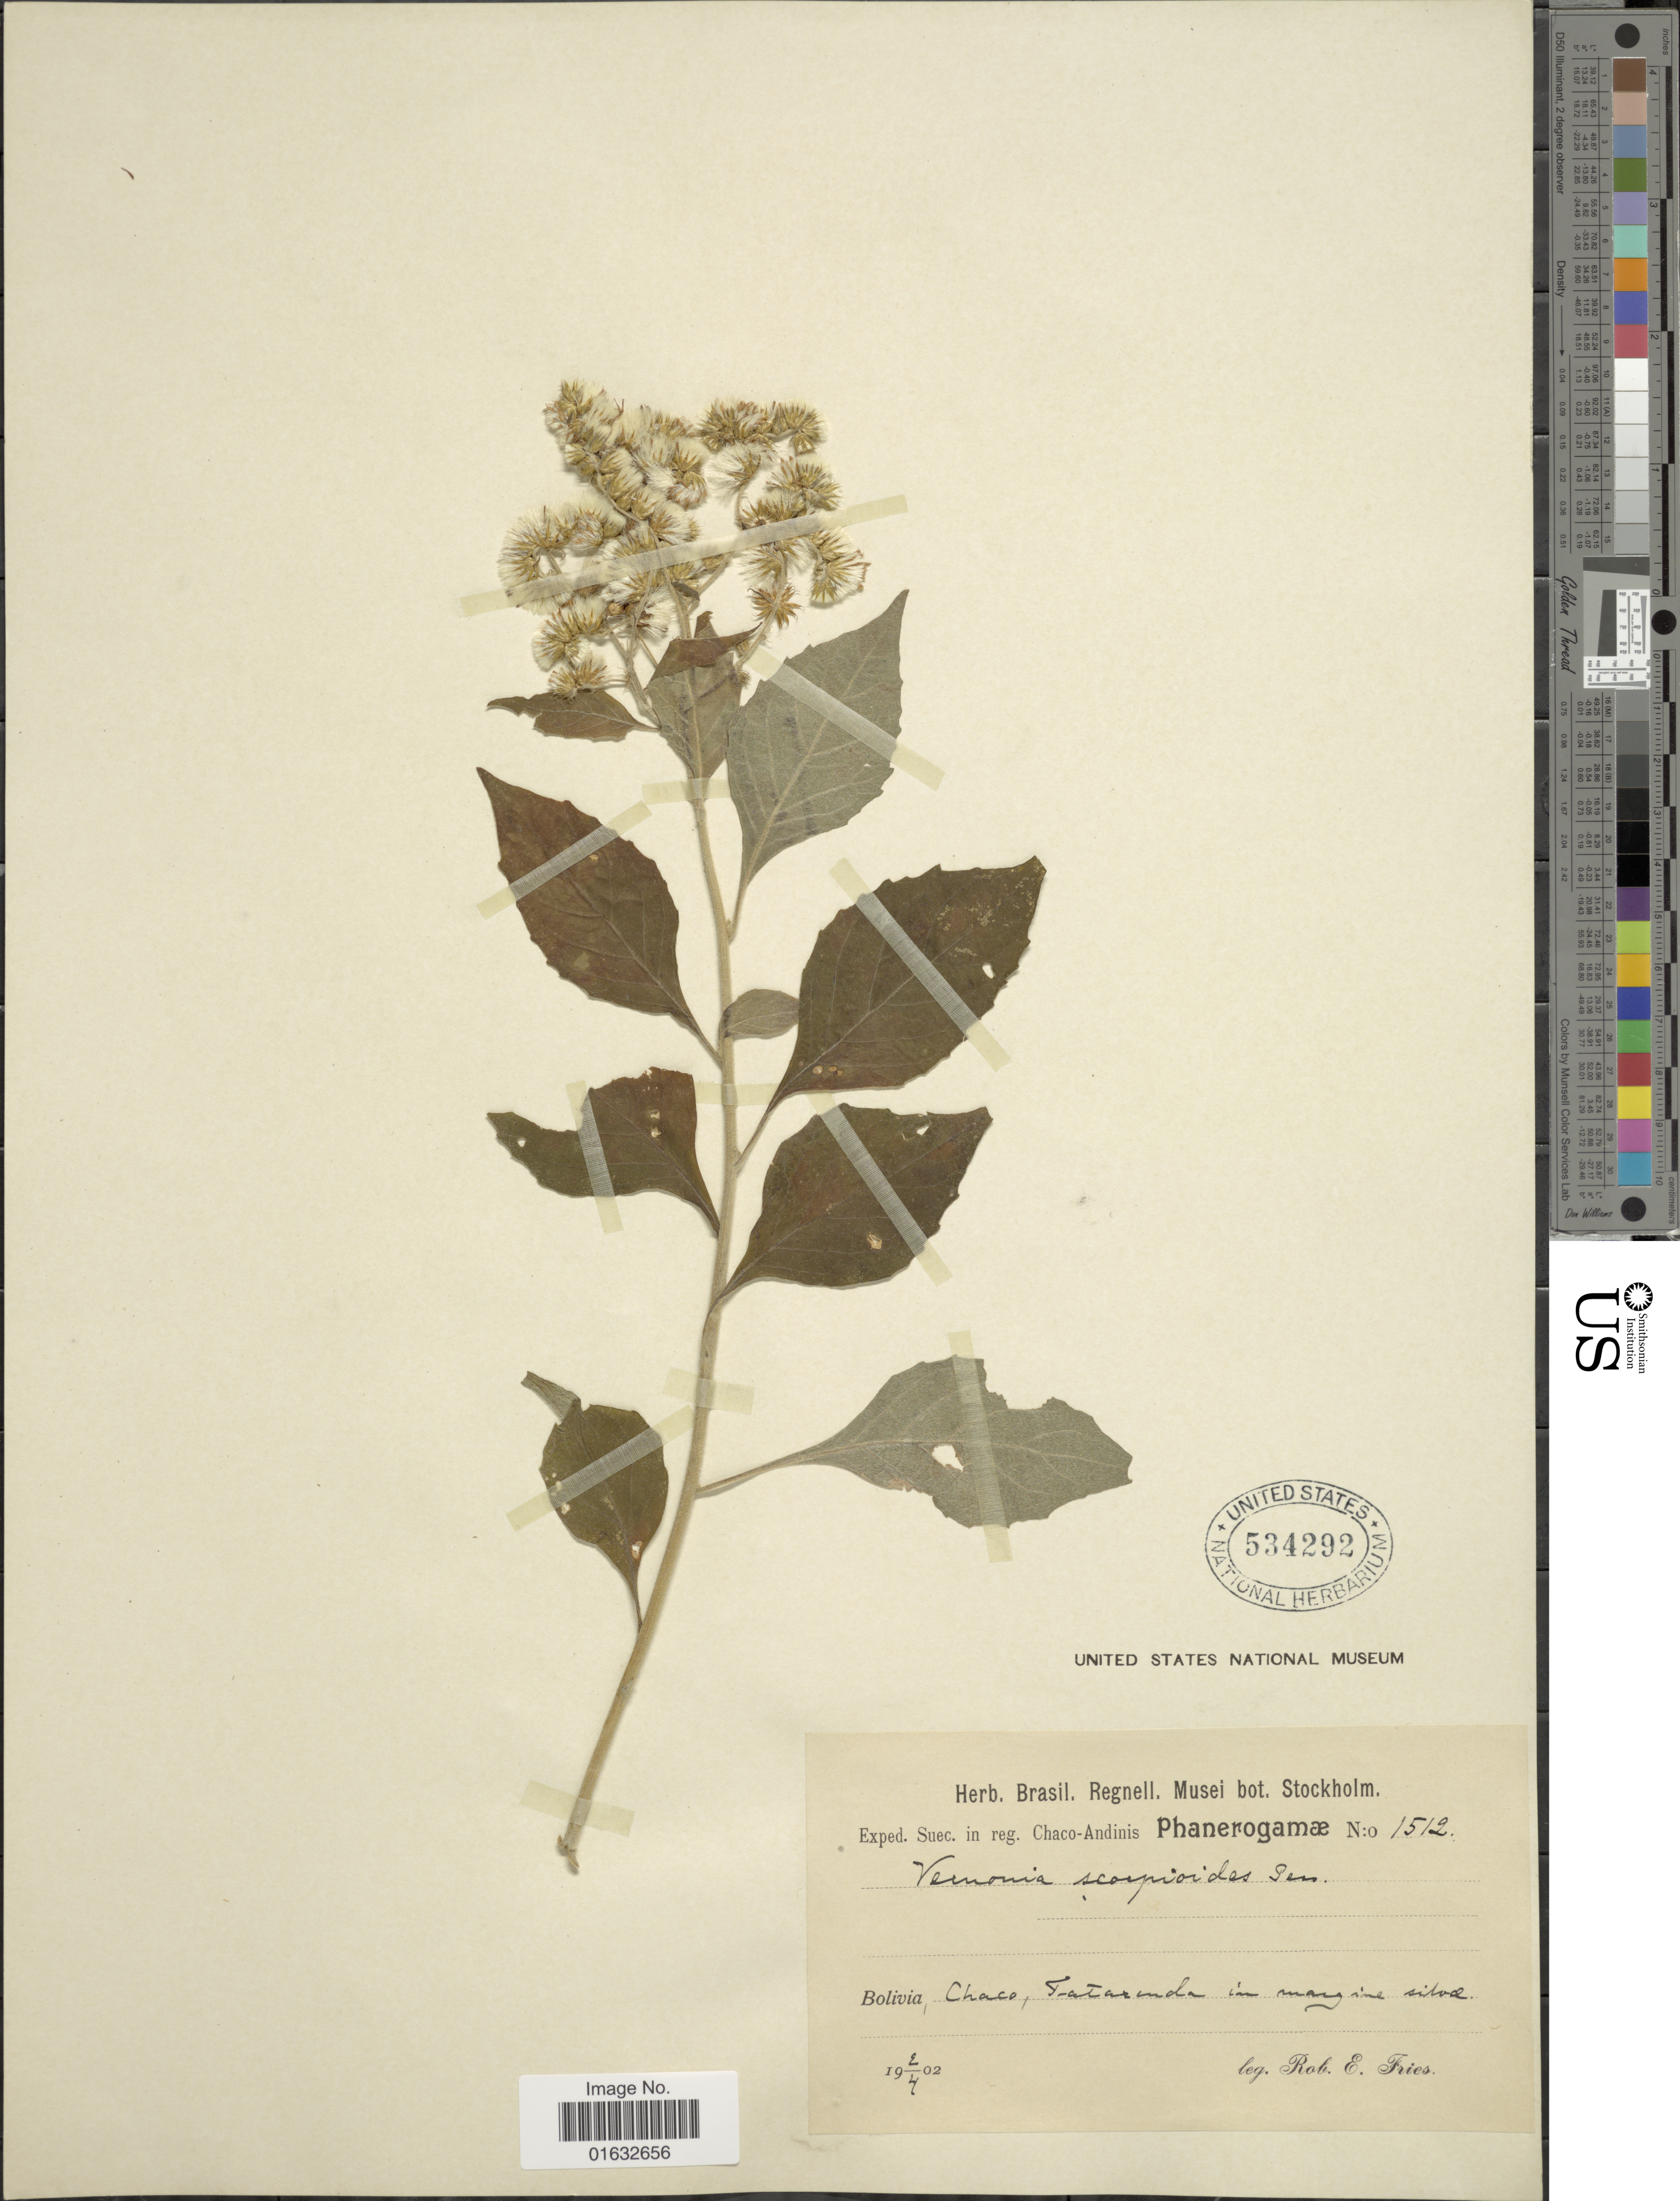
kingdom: Plantae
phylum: Tracheophyta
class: Magnoliopsida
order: Asterales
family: Asteraceae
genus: Cyrtocymura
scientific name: Cyrtocymura scorpioides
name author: (Lam.) H. Rob.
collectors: R. E. Fries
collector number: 1512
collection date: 1902-04-02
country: Bolivia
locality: Chaco, Fataranda, in margine silva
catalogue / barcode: US 534292